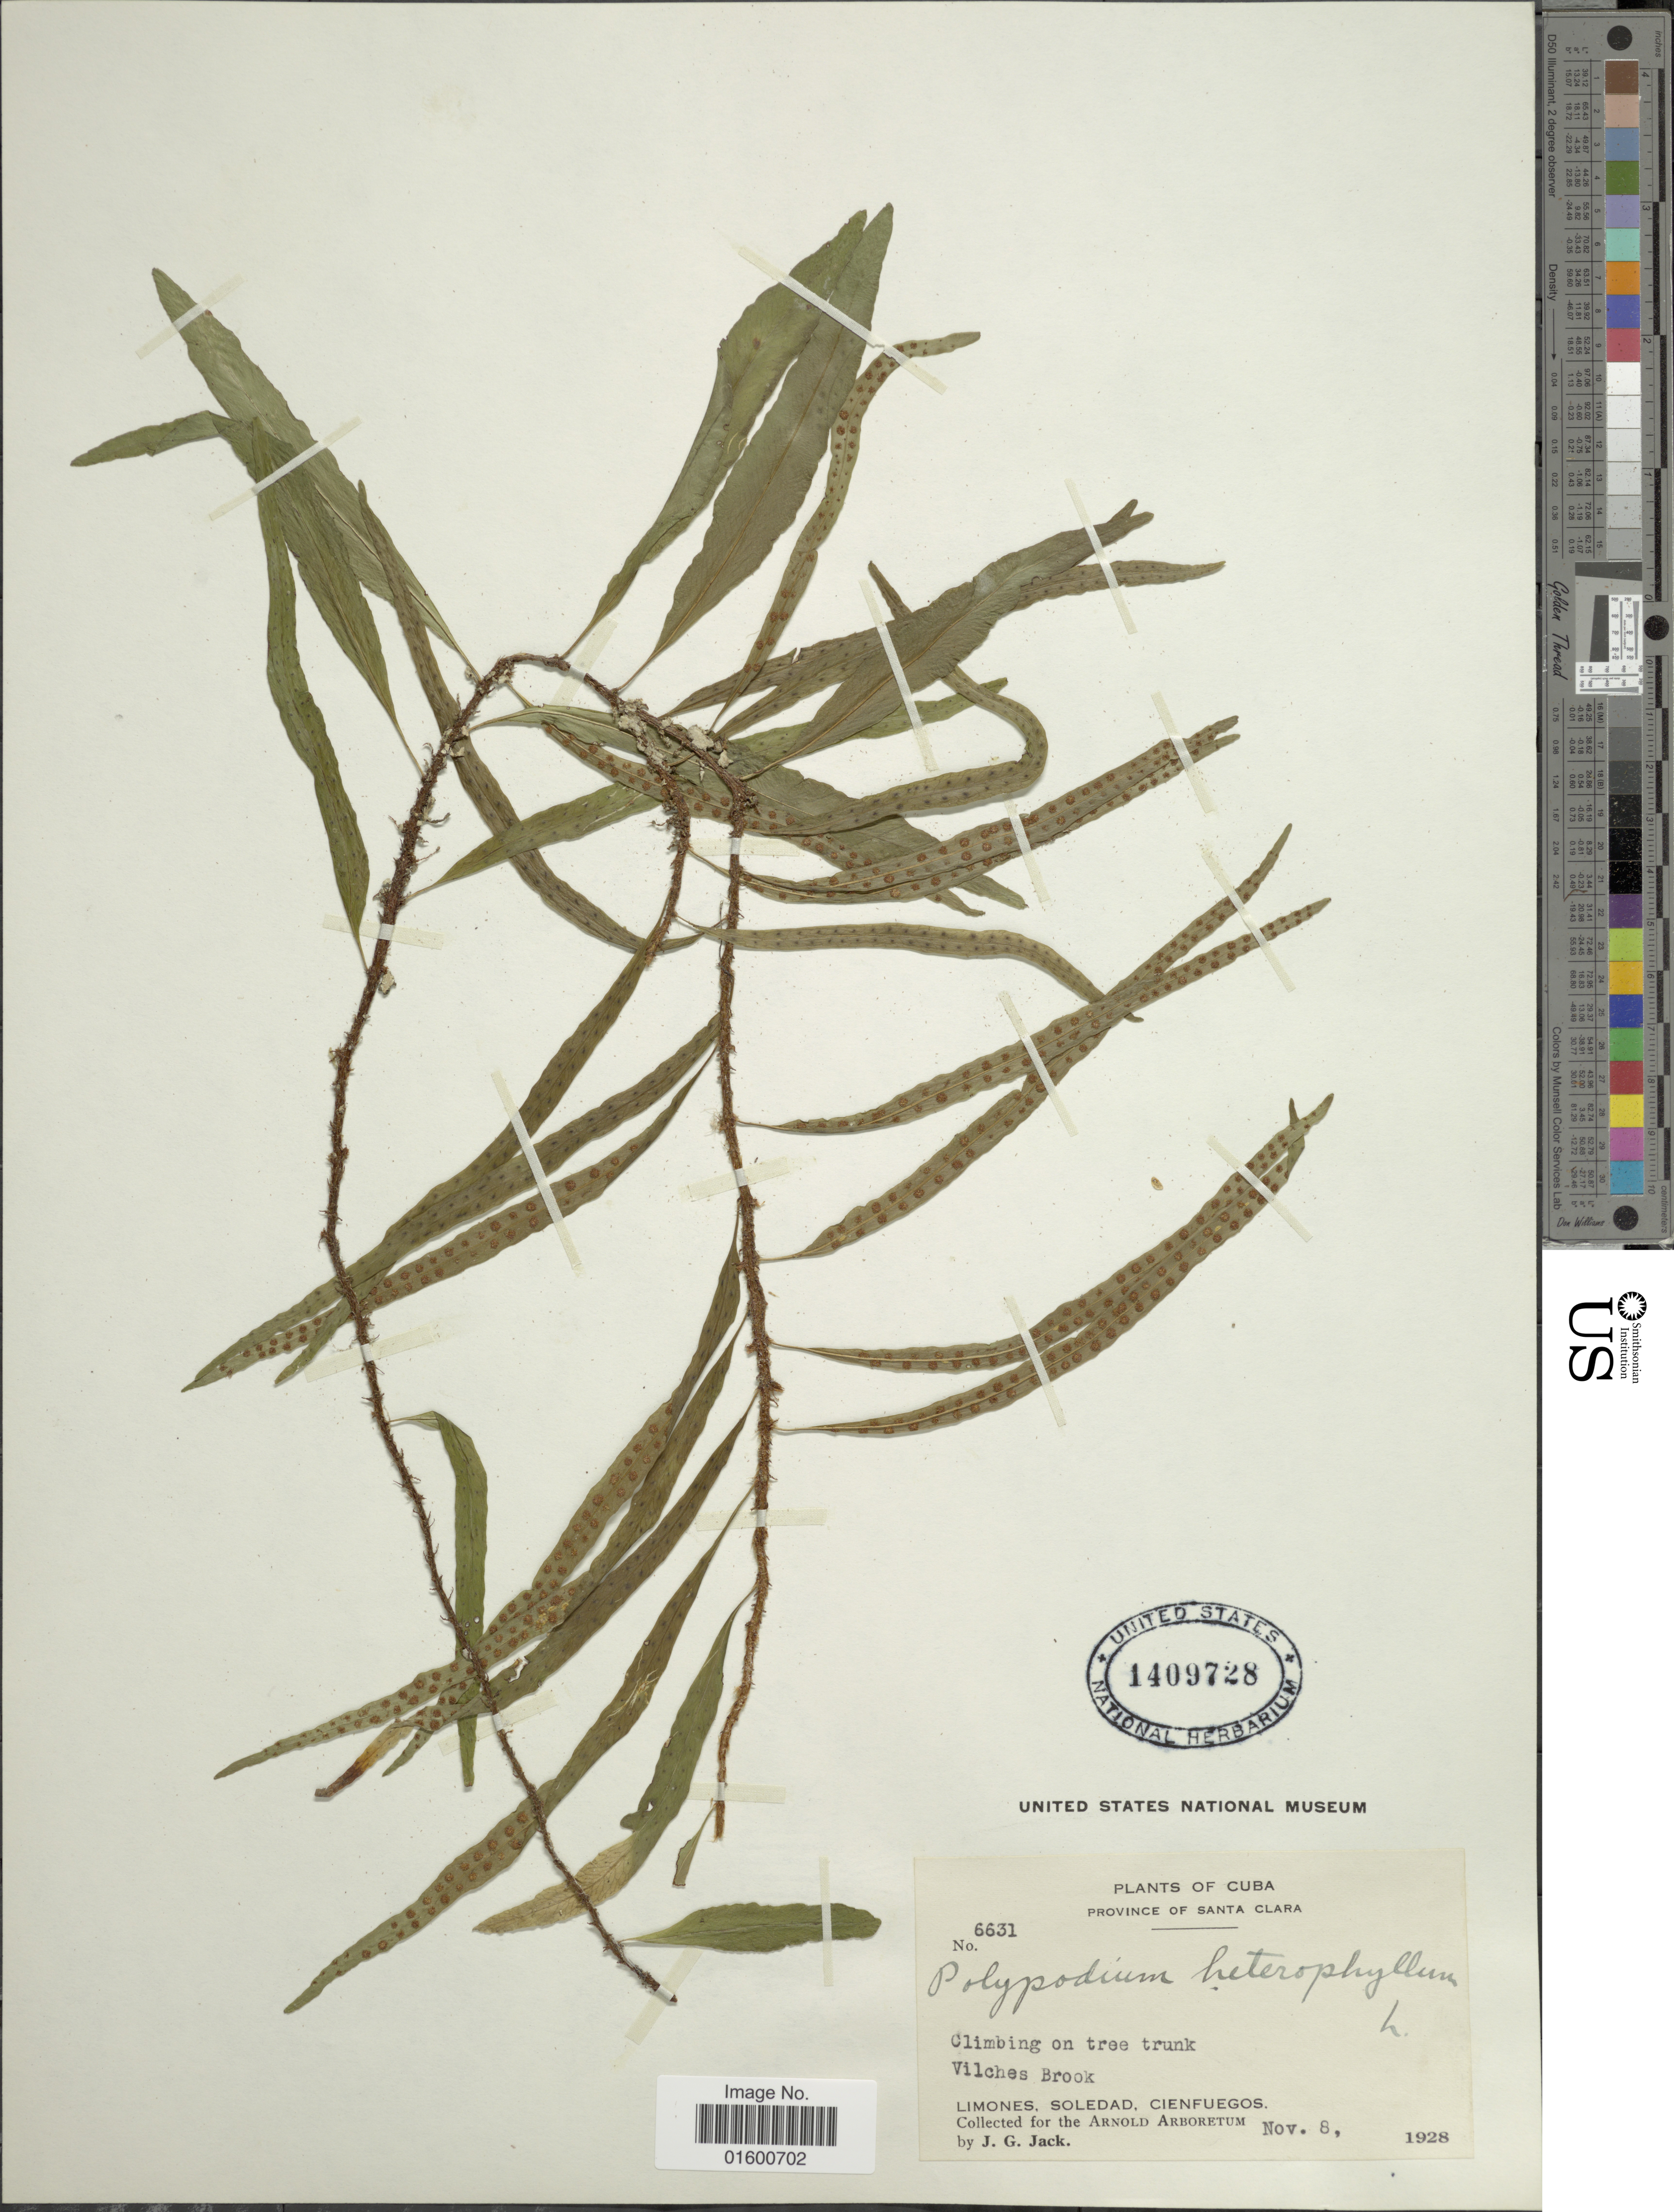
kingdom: Plantae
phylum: Tracheophyta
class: Polypodiopsida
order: Polypodiales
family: Polypodiaceae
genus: Microgramma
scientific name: Microgramma heterophylla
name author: (L.) Wherry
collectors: J. G. Jack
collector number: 6631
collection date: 1928-11-08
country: Cuba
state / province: Las Villas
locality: Province of Santa Clara, Vilches Brook, Limones, Soledad, Cienfuegos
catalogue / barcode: US 1409728